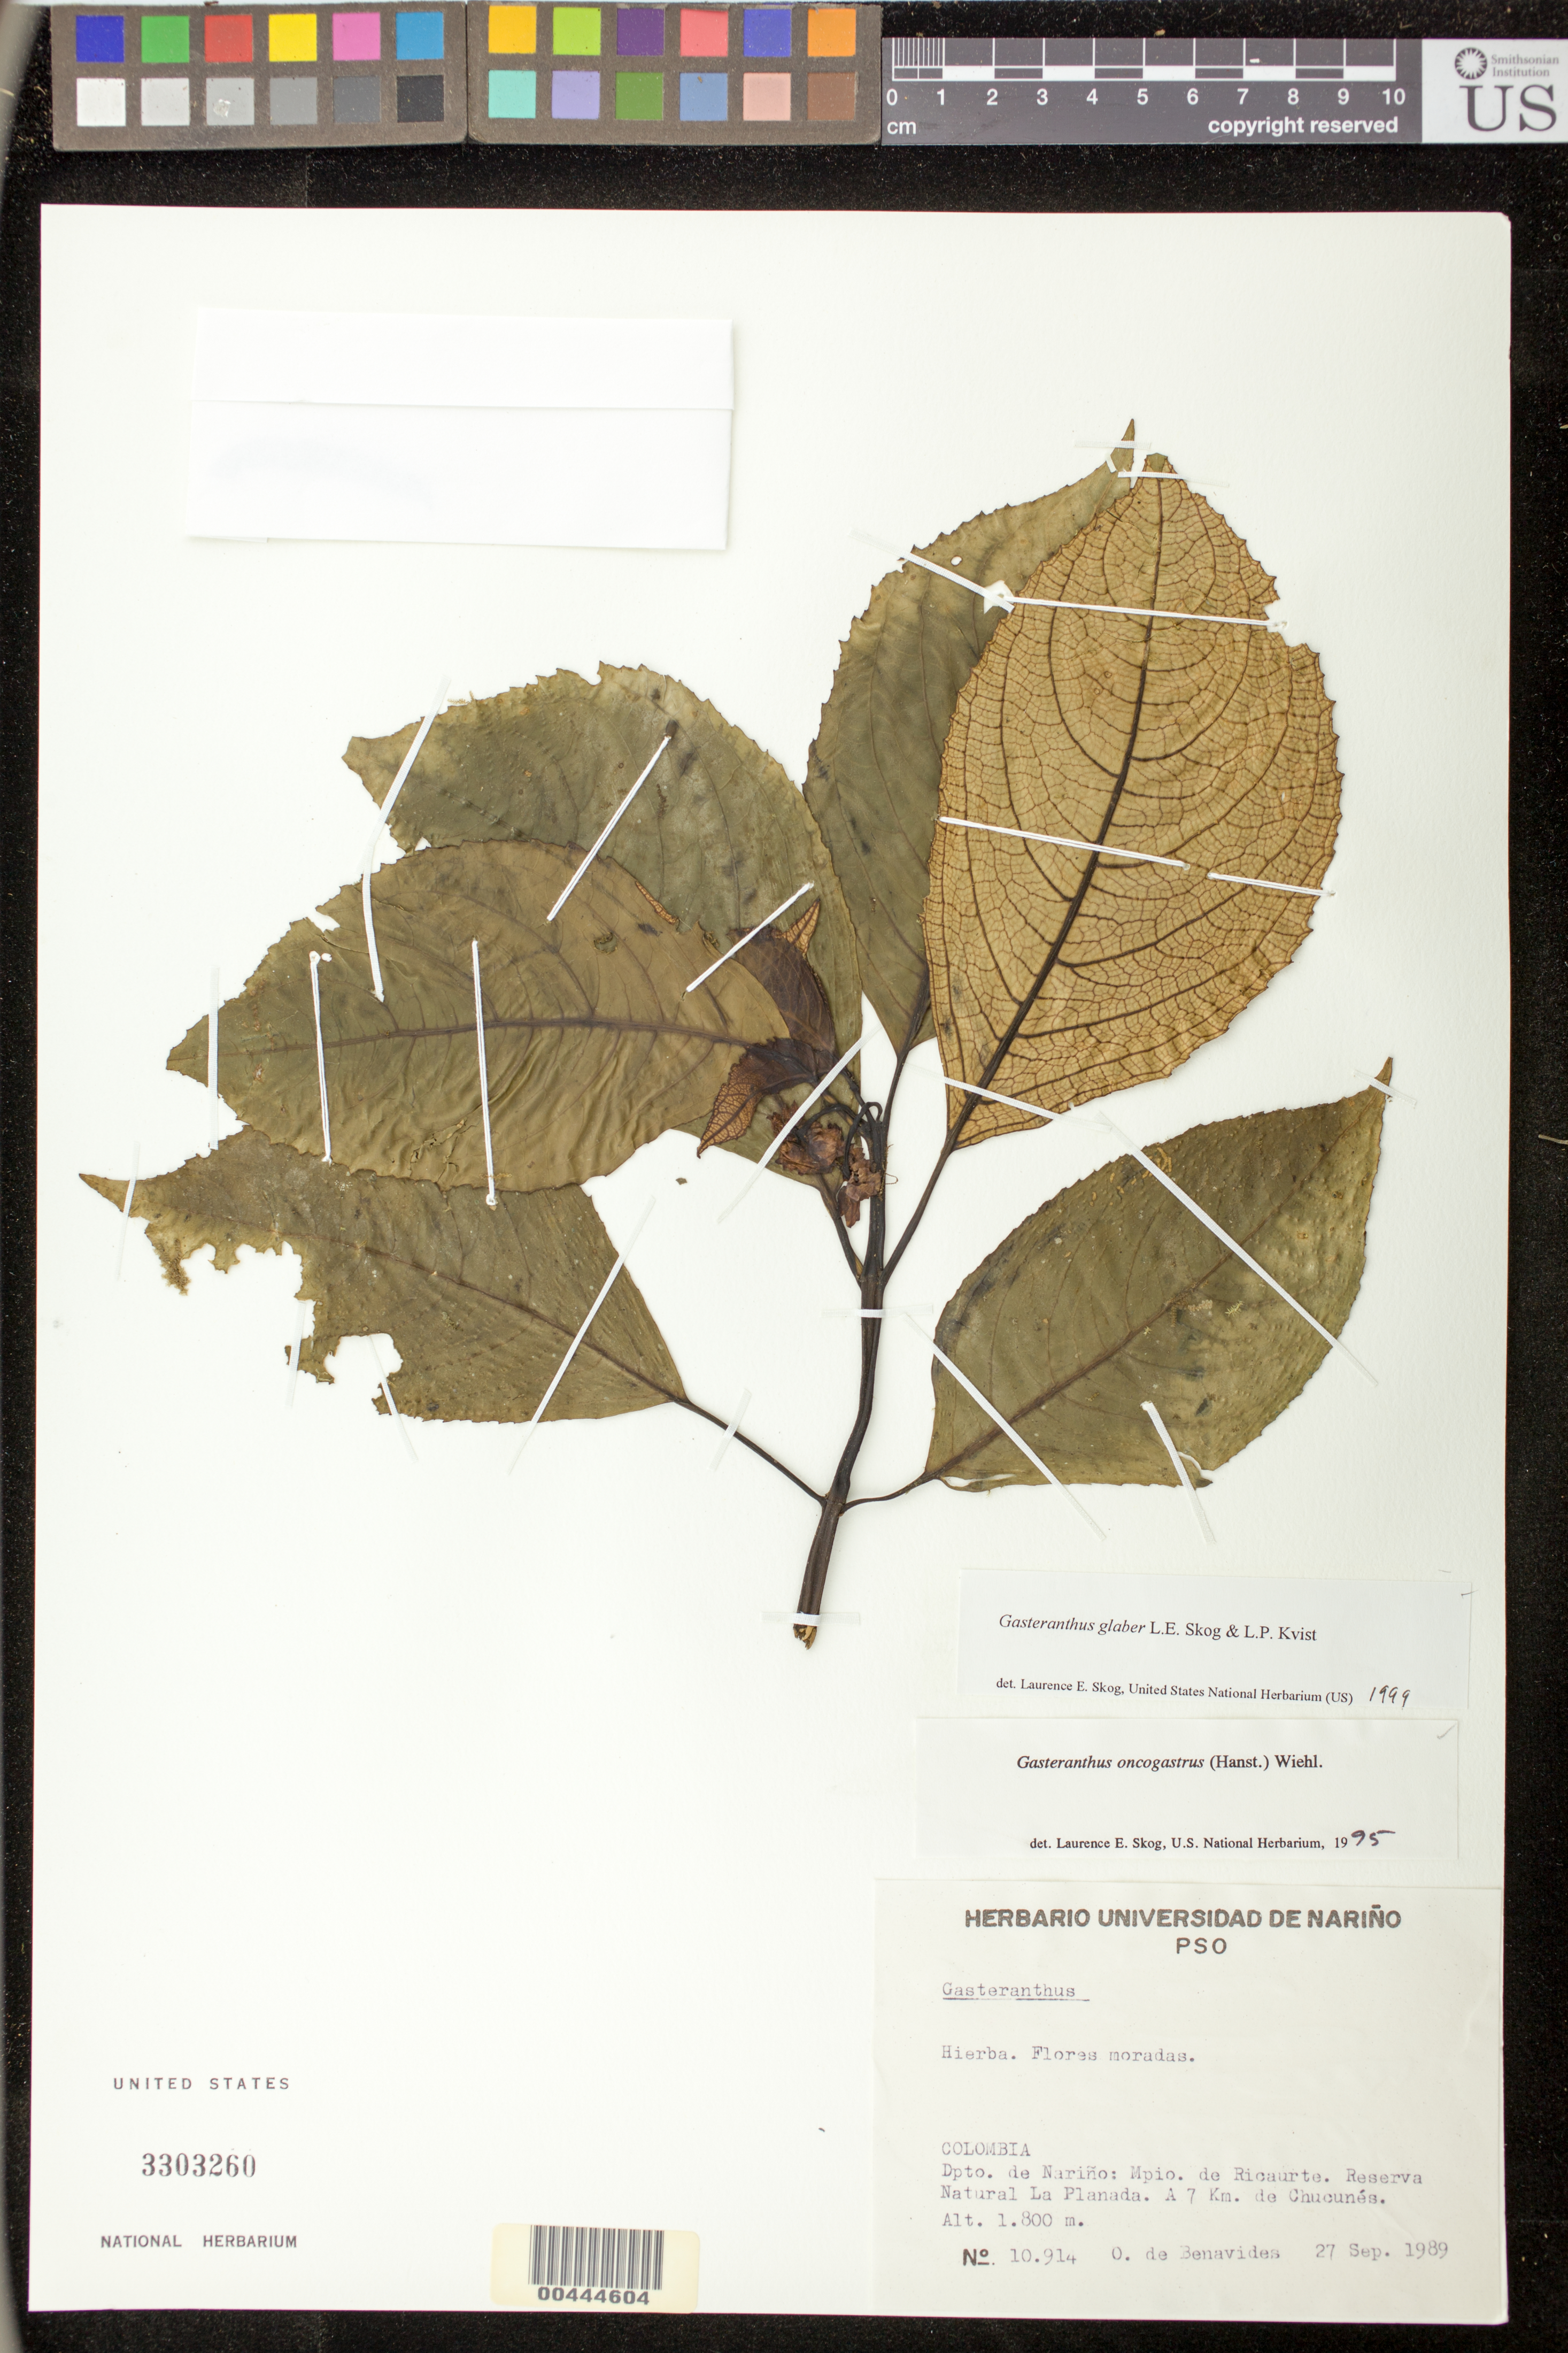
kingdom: Plantae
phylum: Tracheophyta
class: Magnoliopsida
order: Lamiales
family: Gesneriaceae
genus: Gasteranthus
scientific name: Gasteranthus glaber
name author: L.E. Skog & L.P. Kvist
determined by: Skog, Laurence E.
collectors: Olga S. de Benavides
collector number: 10914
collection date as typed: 27 Sep 1989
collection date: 1989-09-27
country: Colombia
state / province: Nariño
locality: Mpio. de Ricaurte. Reserva Natural La Planada a 7 km de Chucunés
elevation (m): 1800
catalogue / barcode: US 3303260